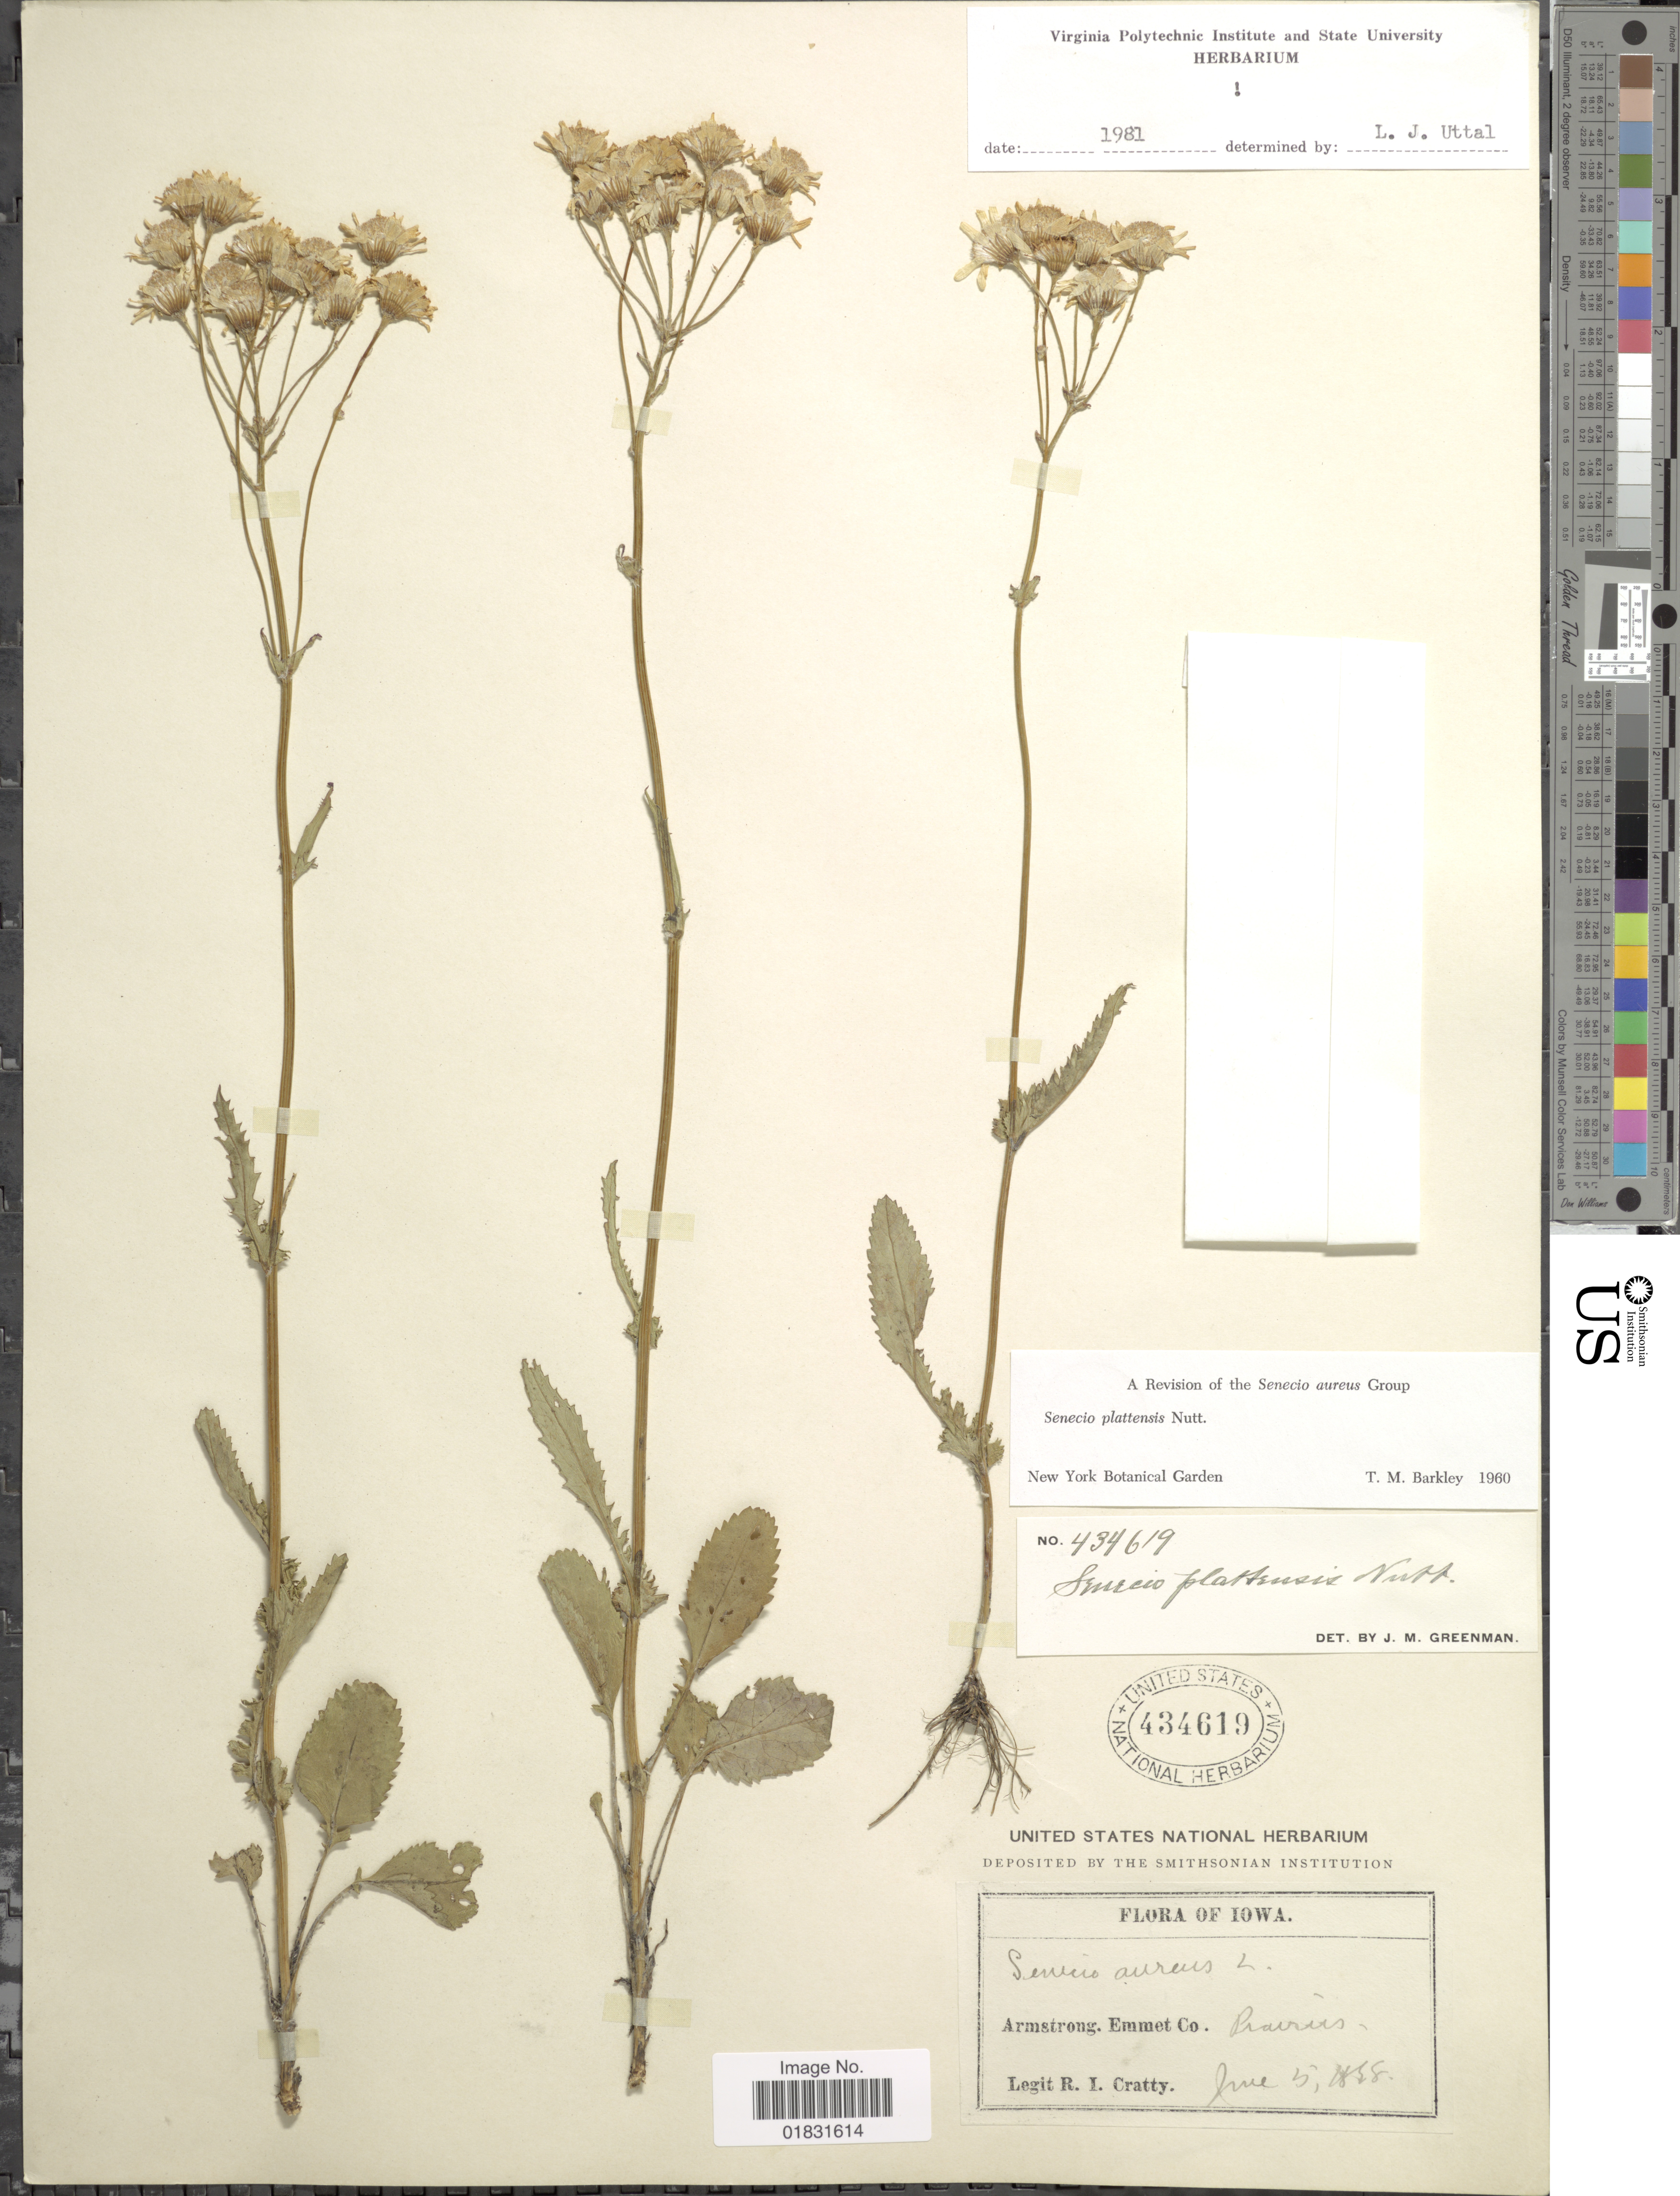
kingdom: Plantae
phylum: Tracheophyta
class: Magnoliopsida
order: Asterales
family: Asteraceae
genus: Packera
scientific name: Packera plattensis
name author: W.A. Weber & Á. Löve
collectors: R. Cratty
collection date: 1888-06-05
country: United States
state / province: Iowa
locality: Armstrong. Emmet Co. Prairies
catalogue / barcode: US 434619